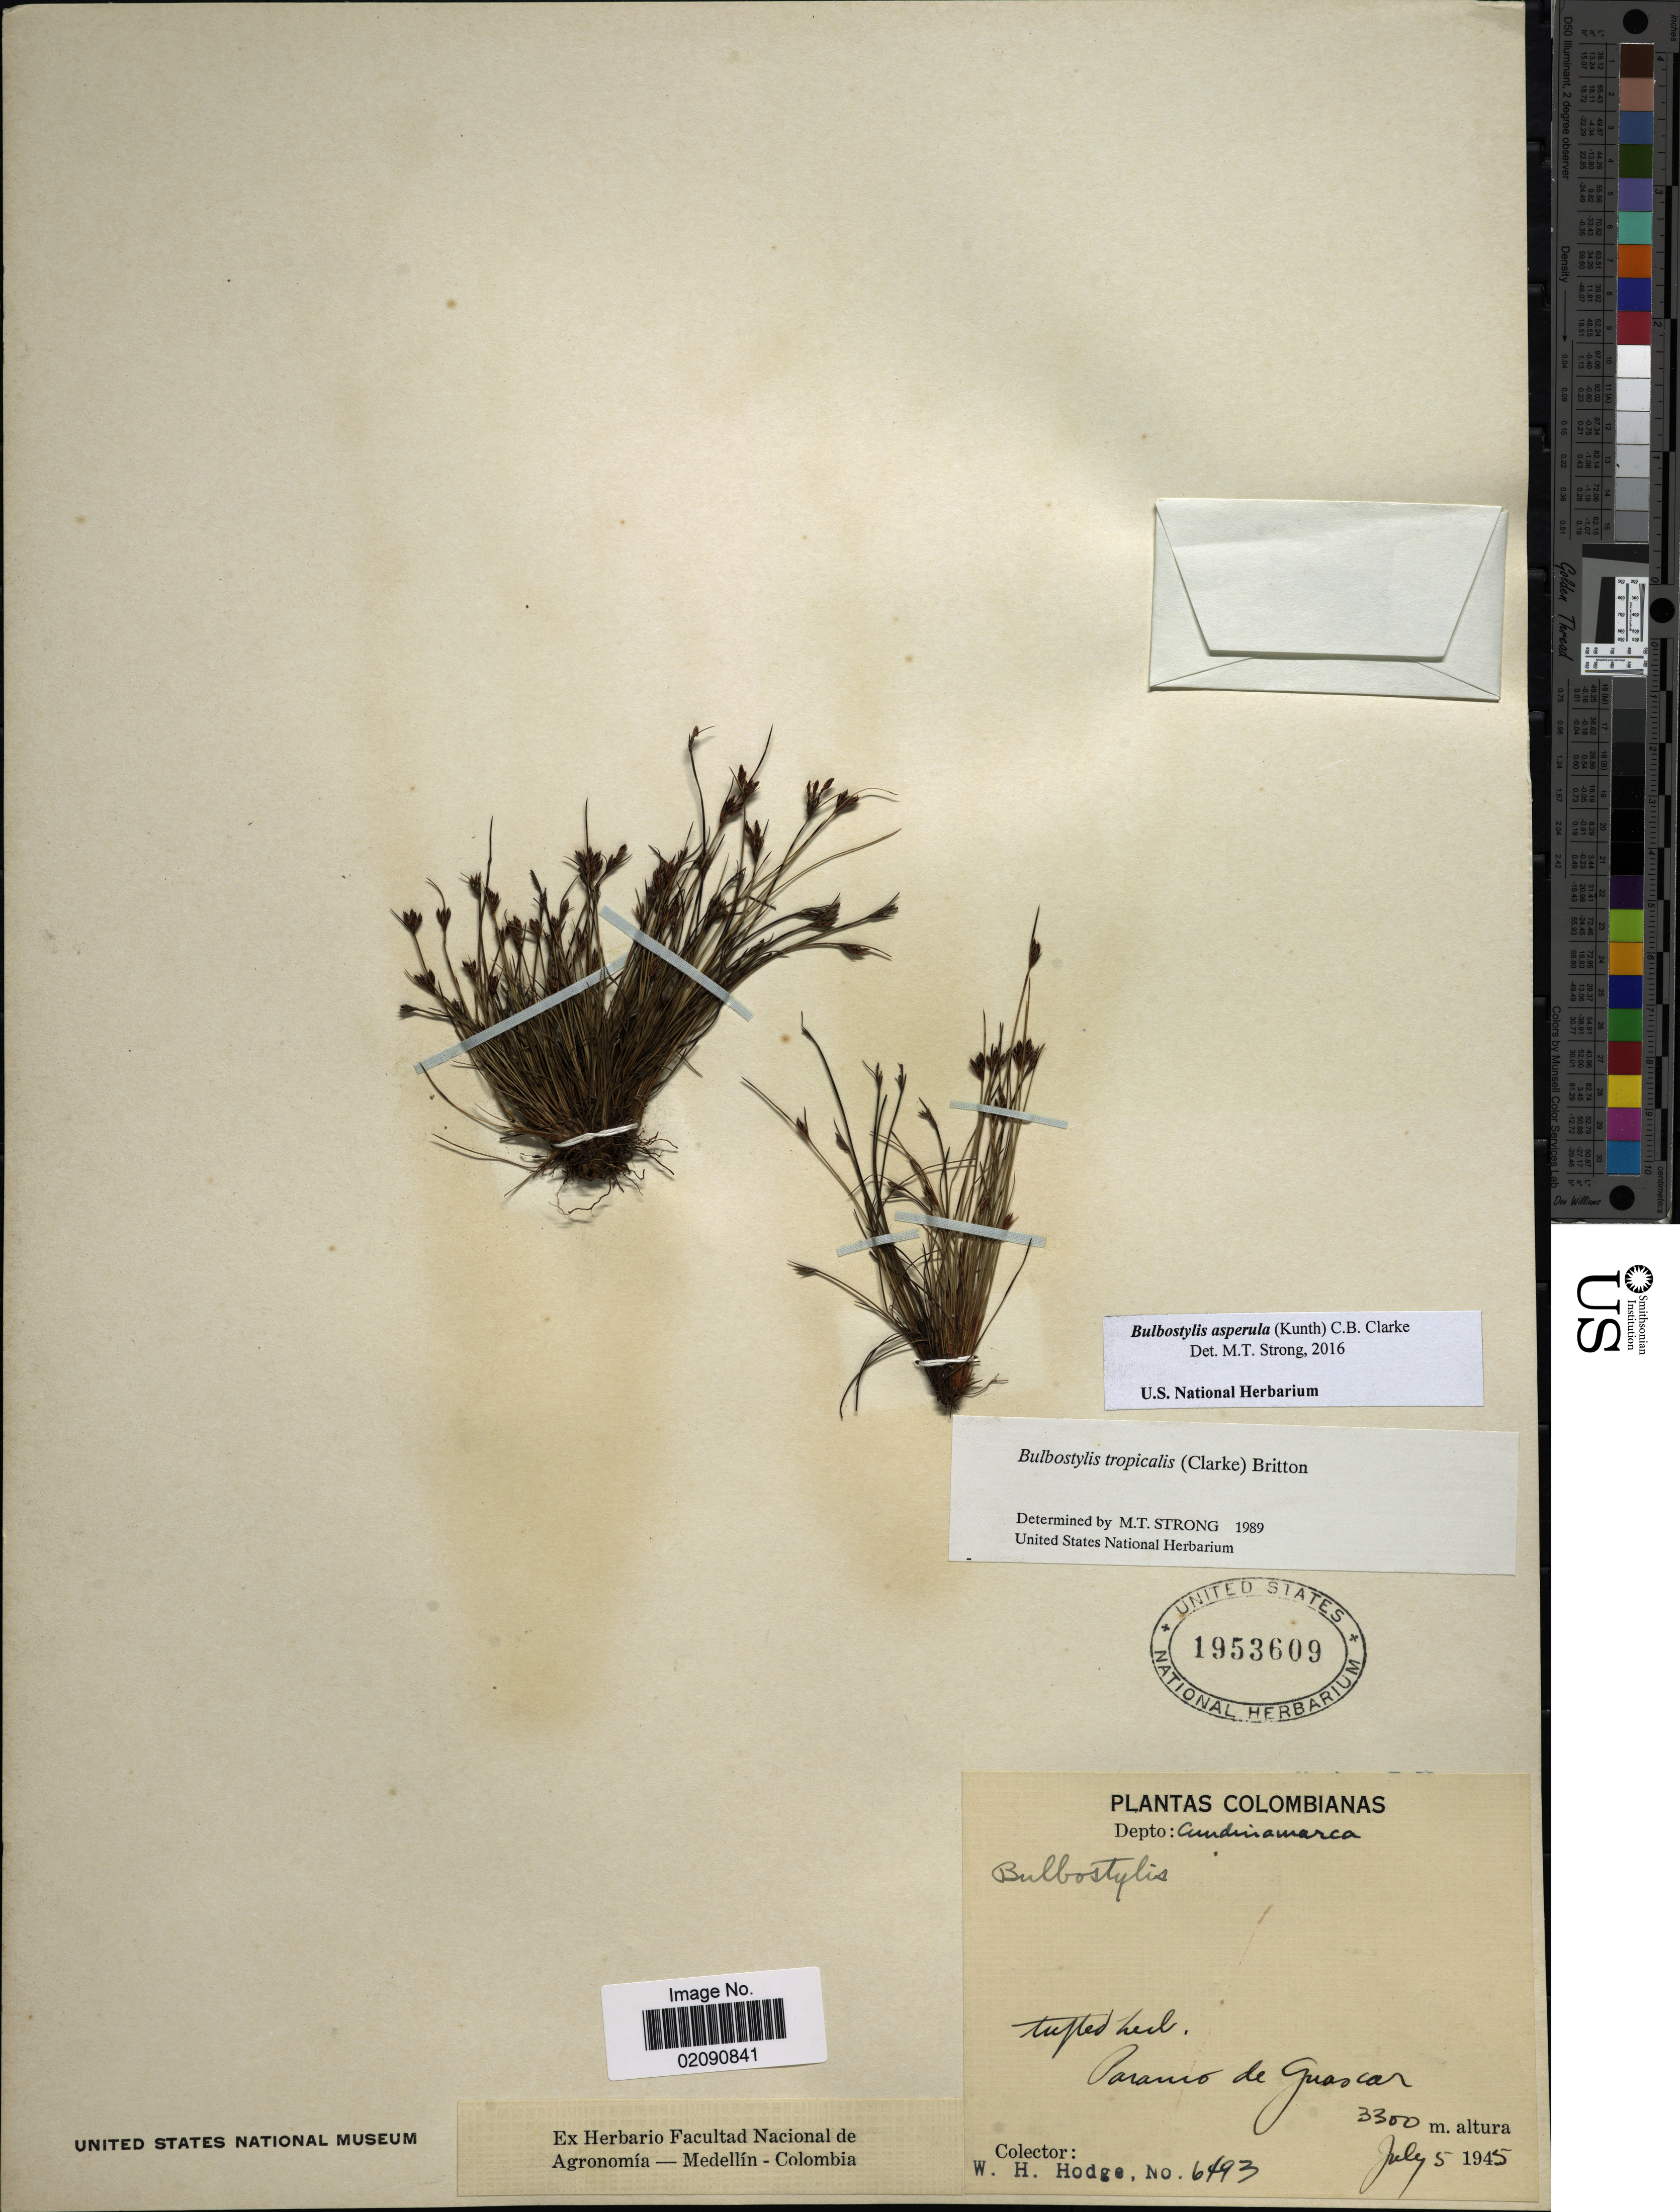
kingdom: Plantae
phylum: Tracheophyta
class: Liliopsida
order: Poales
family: Cyperaceae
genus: Bulbostylis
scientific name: Bulbostylis asperula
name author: (Kunth) C.B. Clarke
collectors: W. Hodge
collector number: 6493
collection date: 1945-07-05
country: Colombia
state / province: Cundinamarca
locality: Tufted hill, Paramo de Guasca.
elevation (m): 3300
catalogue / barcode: US 1953609